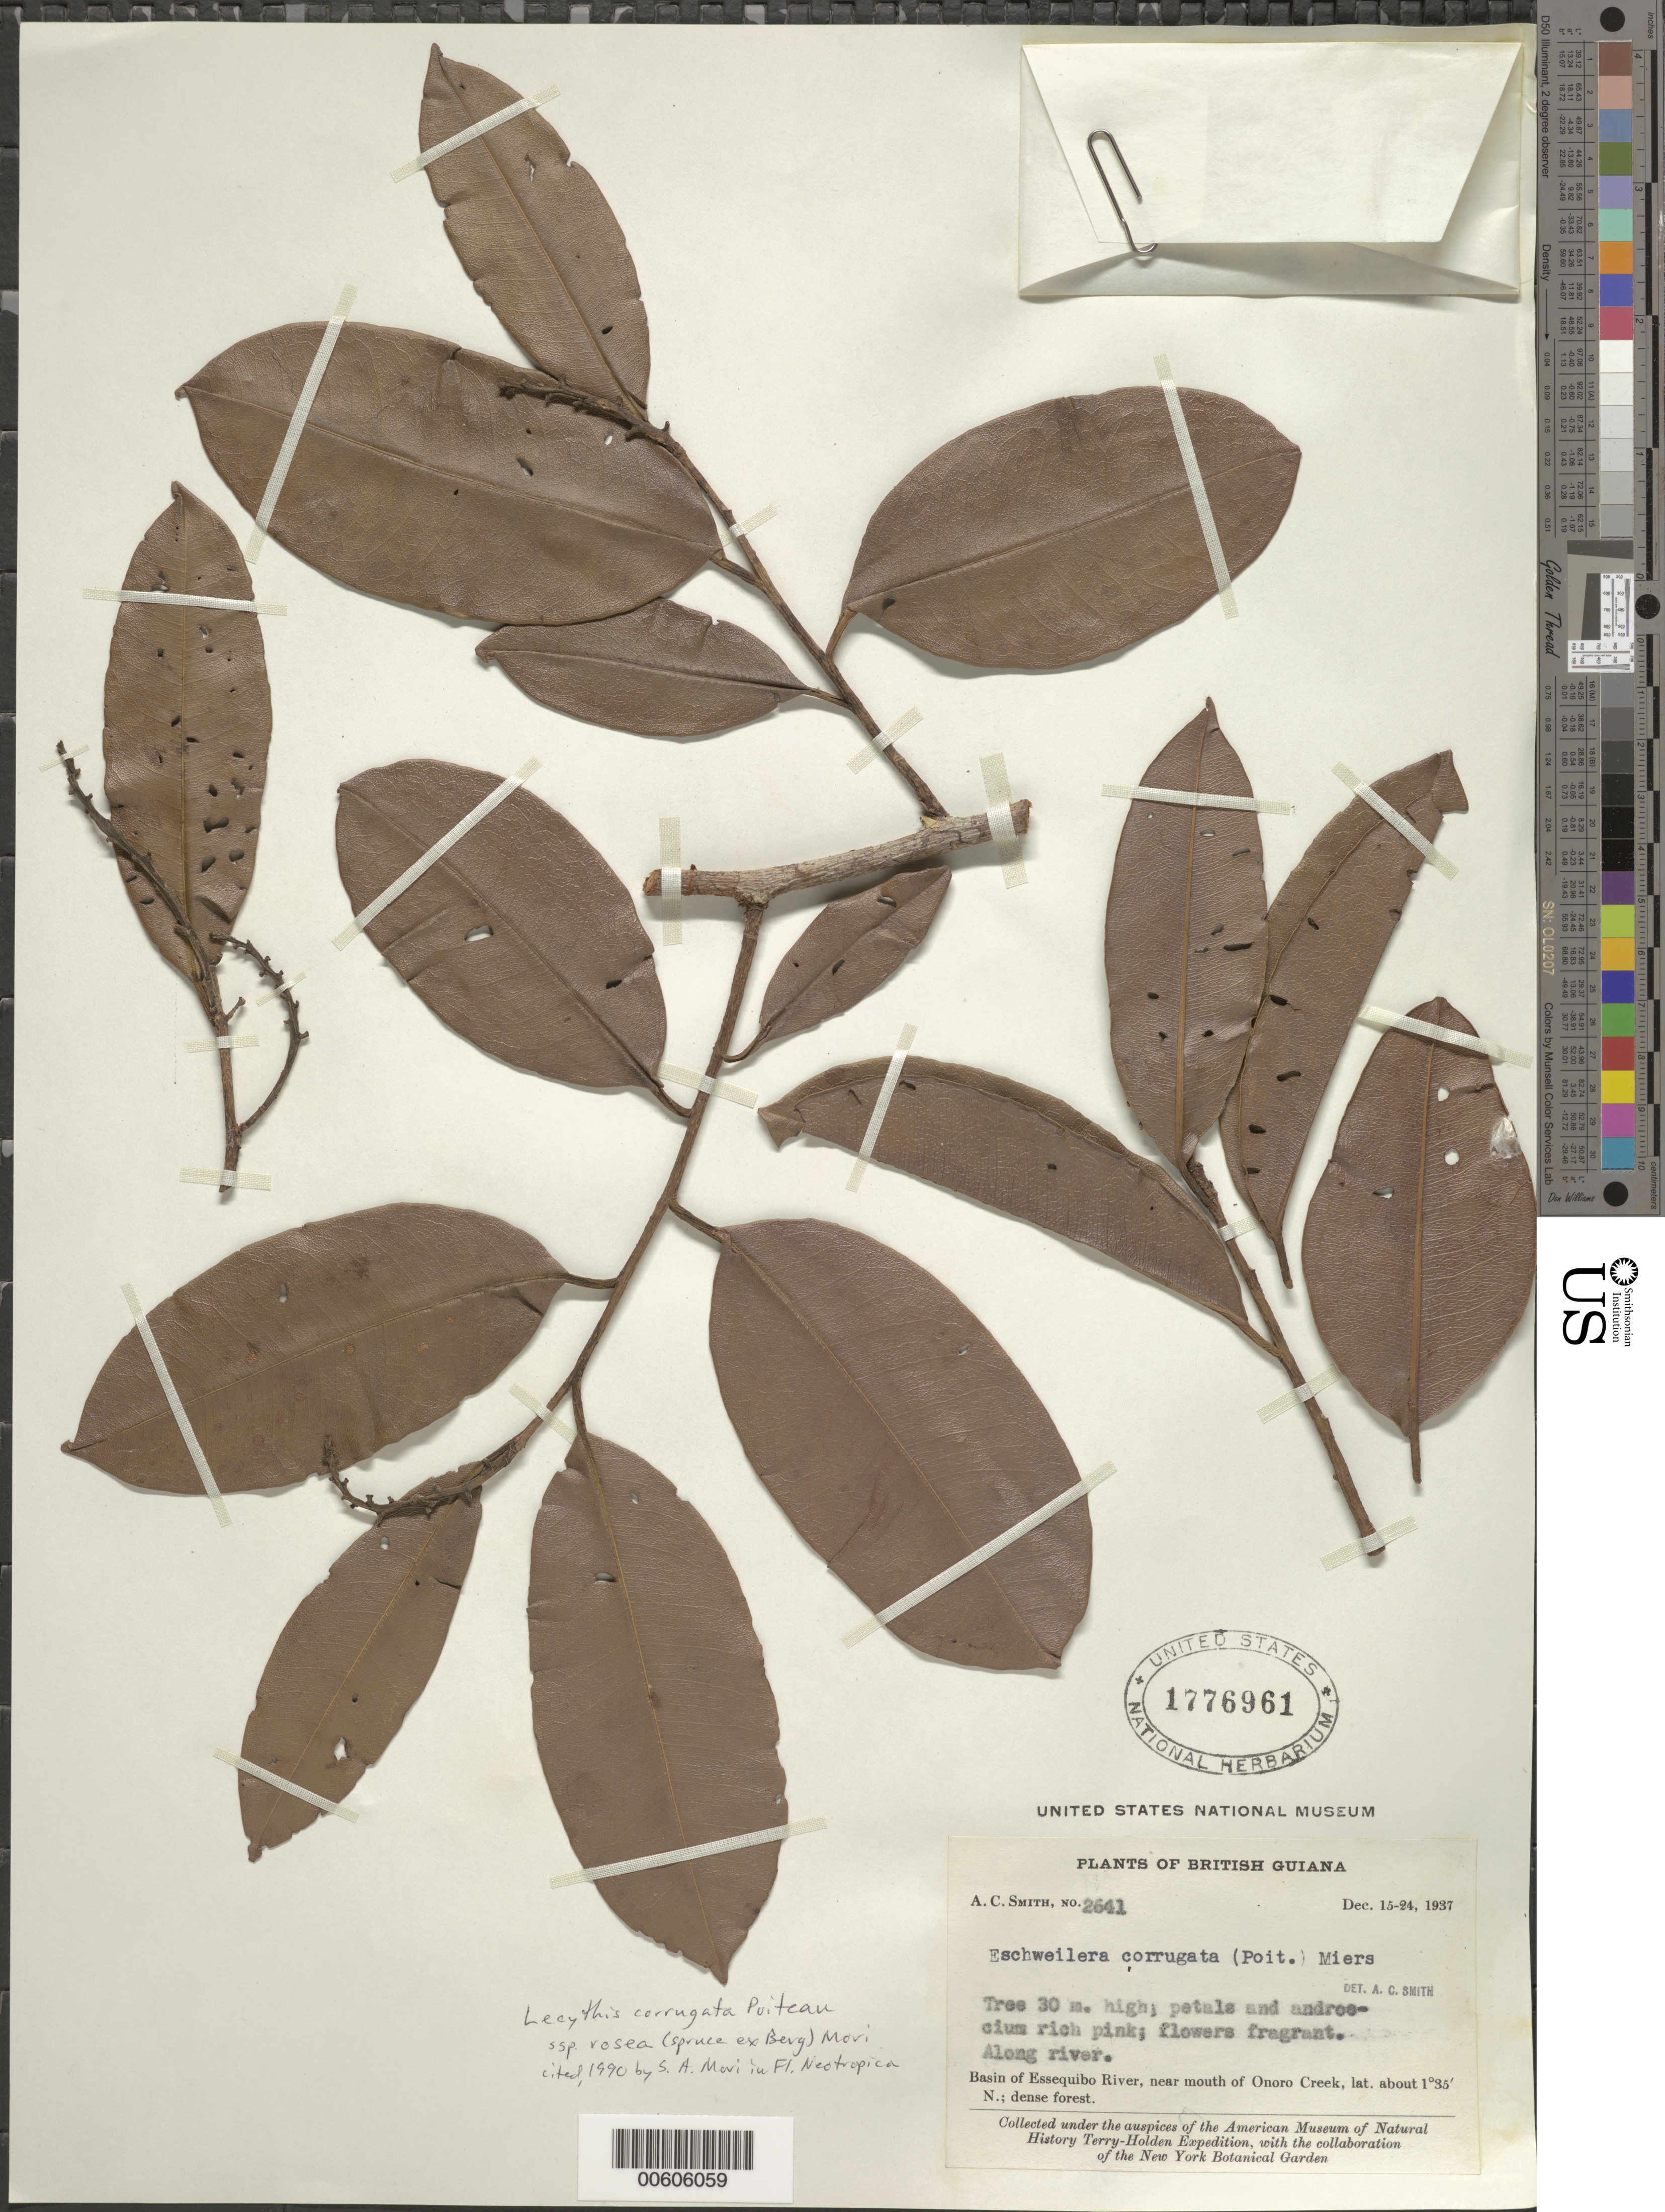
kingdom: Plantae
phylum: Tracheophyta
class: Magnoliopsida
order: Ericales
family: Lecythidaceae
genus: Lecythis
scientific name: Lecythis corrugata subsp. rosea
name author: (O. Berg) S.A. Mori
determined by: Mori, Scott A.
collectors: A. C. Smith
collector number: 2641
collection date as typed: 15-Dec-37 to 24-Dec-37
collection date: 1937-12-15/1937-12-24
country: Guyana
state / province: U. Takutu-U. Essequibo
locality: Onoro Creek (near mouth), Essequibo River basin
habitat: Dense forest. Along river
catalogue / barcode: US 1776961